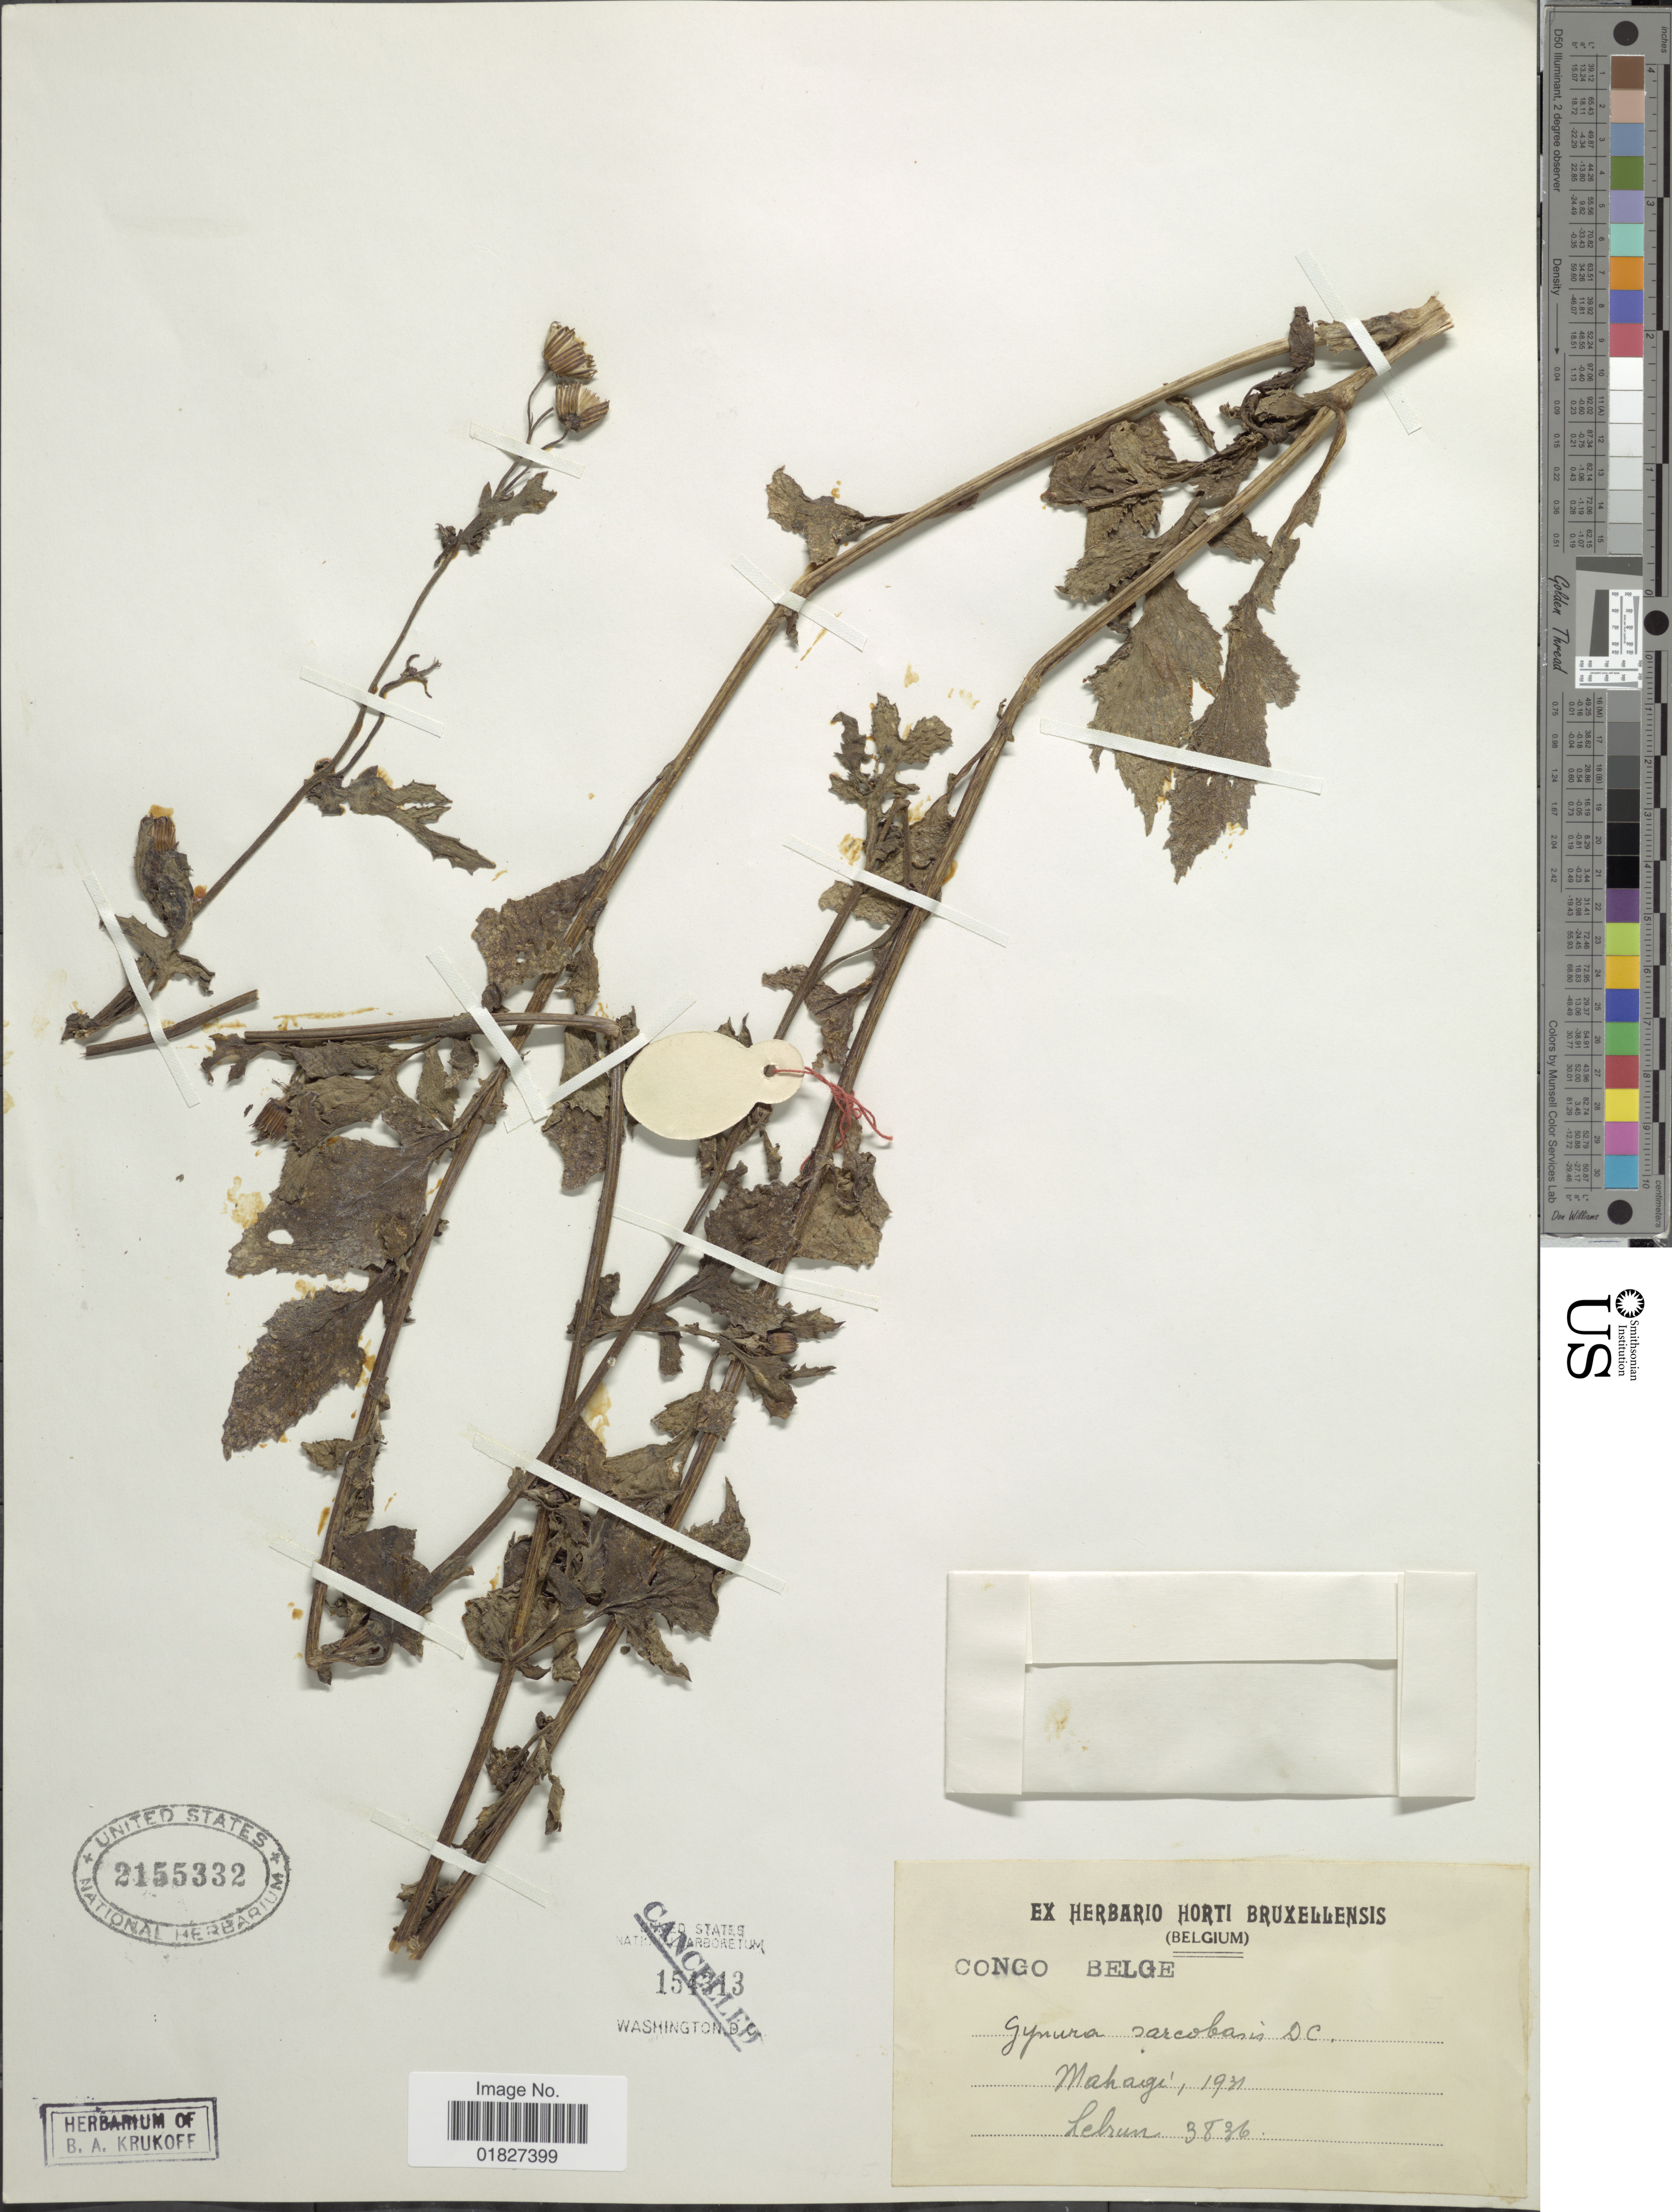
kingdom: Plantae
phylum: Tracheophyta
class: Magnoliopsida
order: Asterales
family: Asteraceae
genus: Gynura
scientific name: Gynura sarcobasis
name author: DC.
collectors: J.A. Lebrun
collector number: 3836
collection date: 1931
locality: Mahaigi [interpreted]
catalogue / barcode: US 2155332